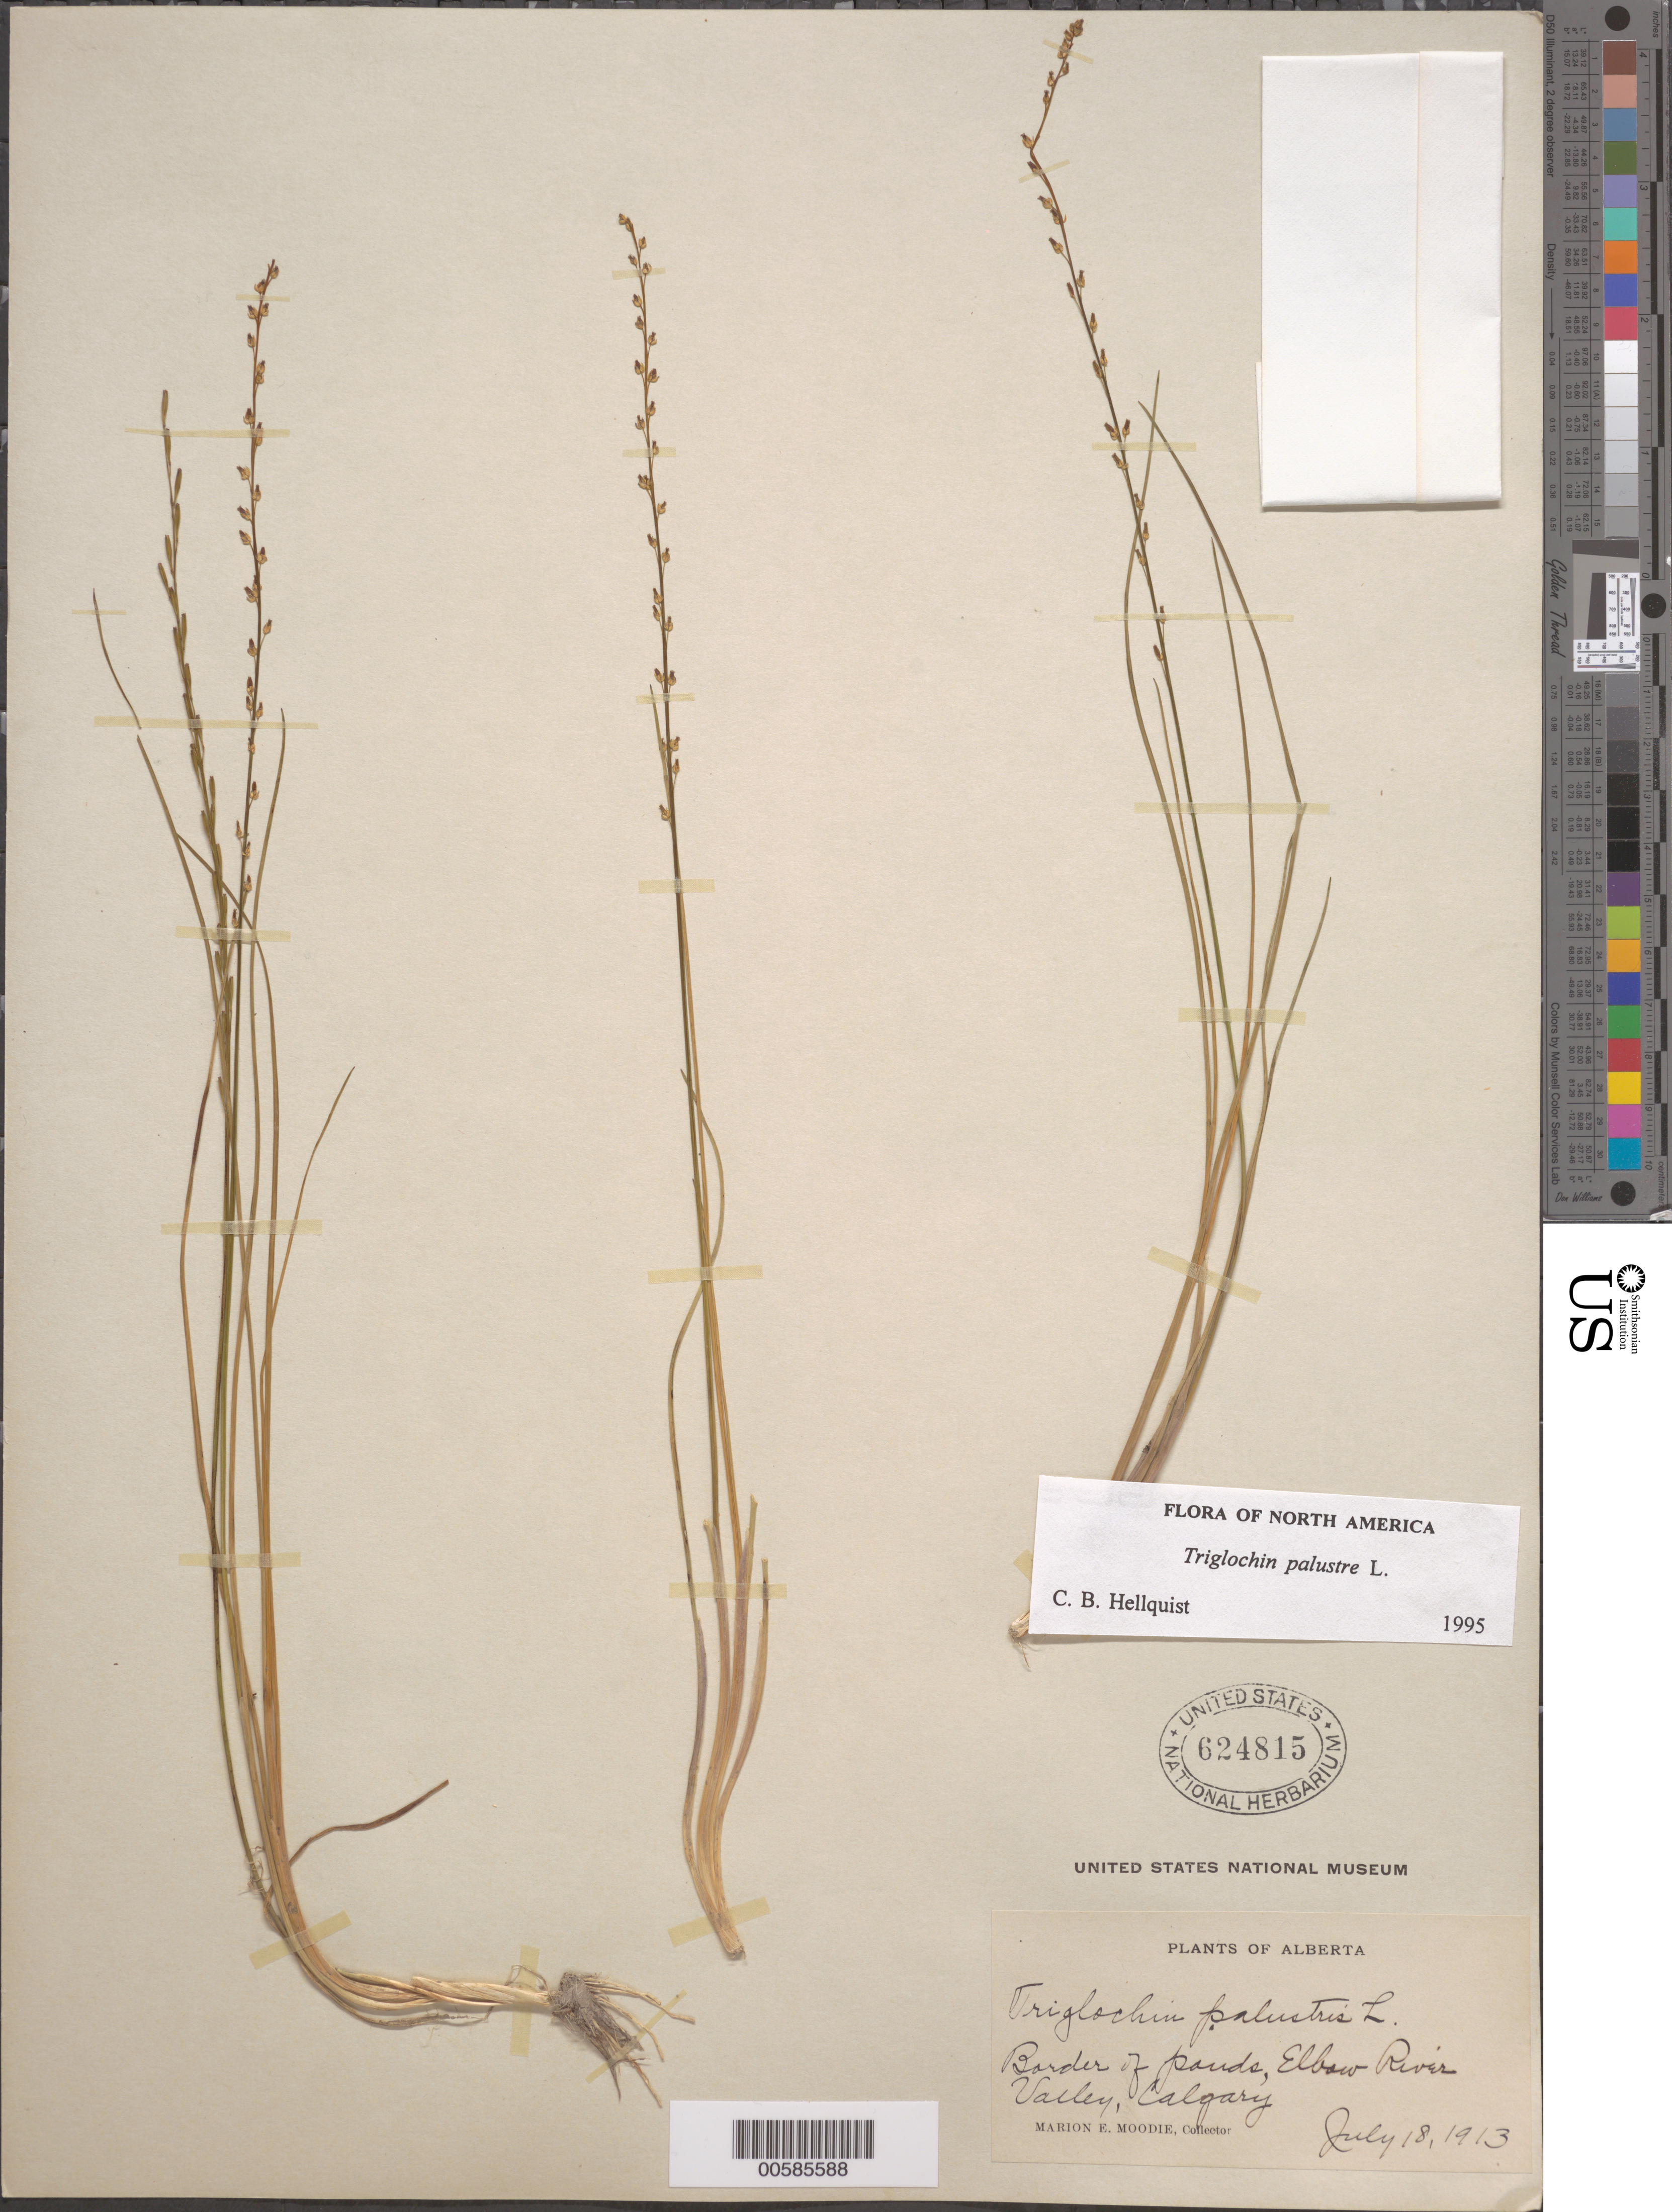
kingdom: Plantae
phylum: Tracheophyta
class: Liliopsida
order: Alismatales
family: Juncaginaceae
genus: Triglochin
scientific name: Triglochin palustris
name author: L.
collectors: M. E. Moodie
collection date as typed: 18 Jul 1913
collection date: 1913-07-18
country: Canada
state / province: Alberta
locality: Elbow River Valley, Calgary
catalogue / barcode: US 624815